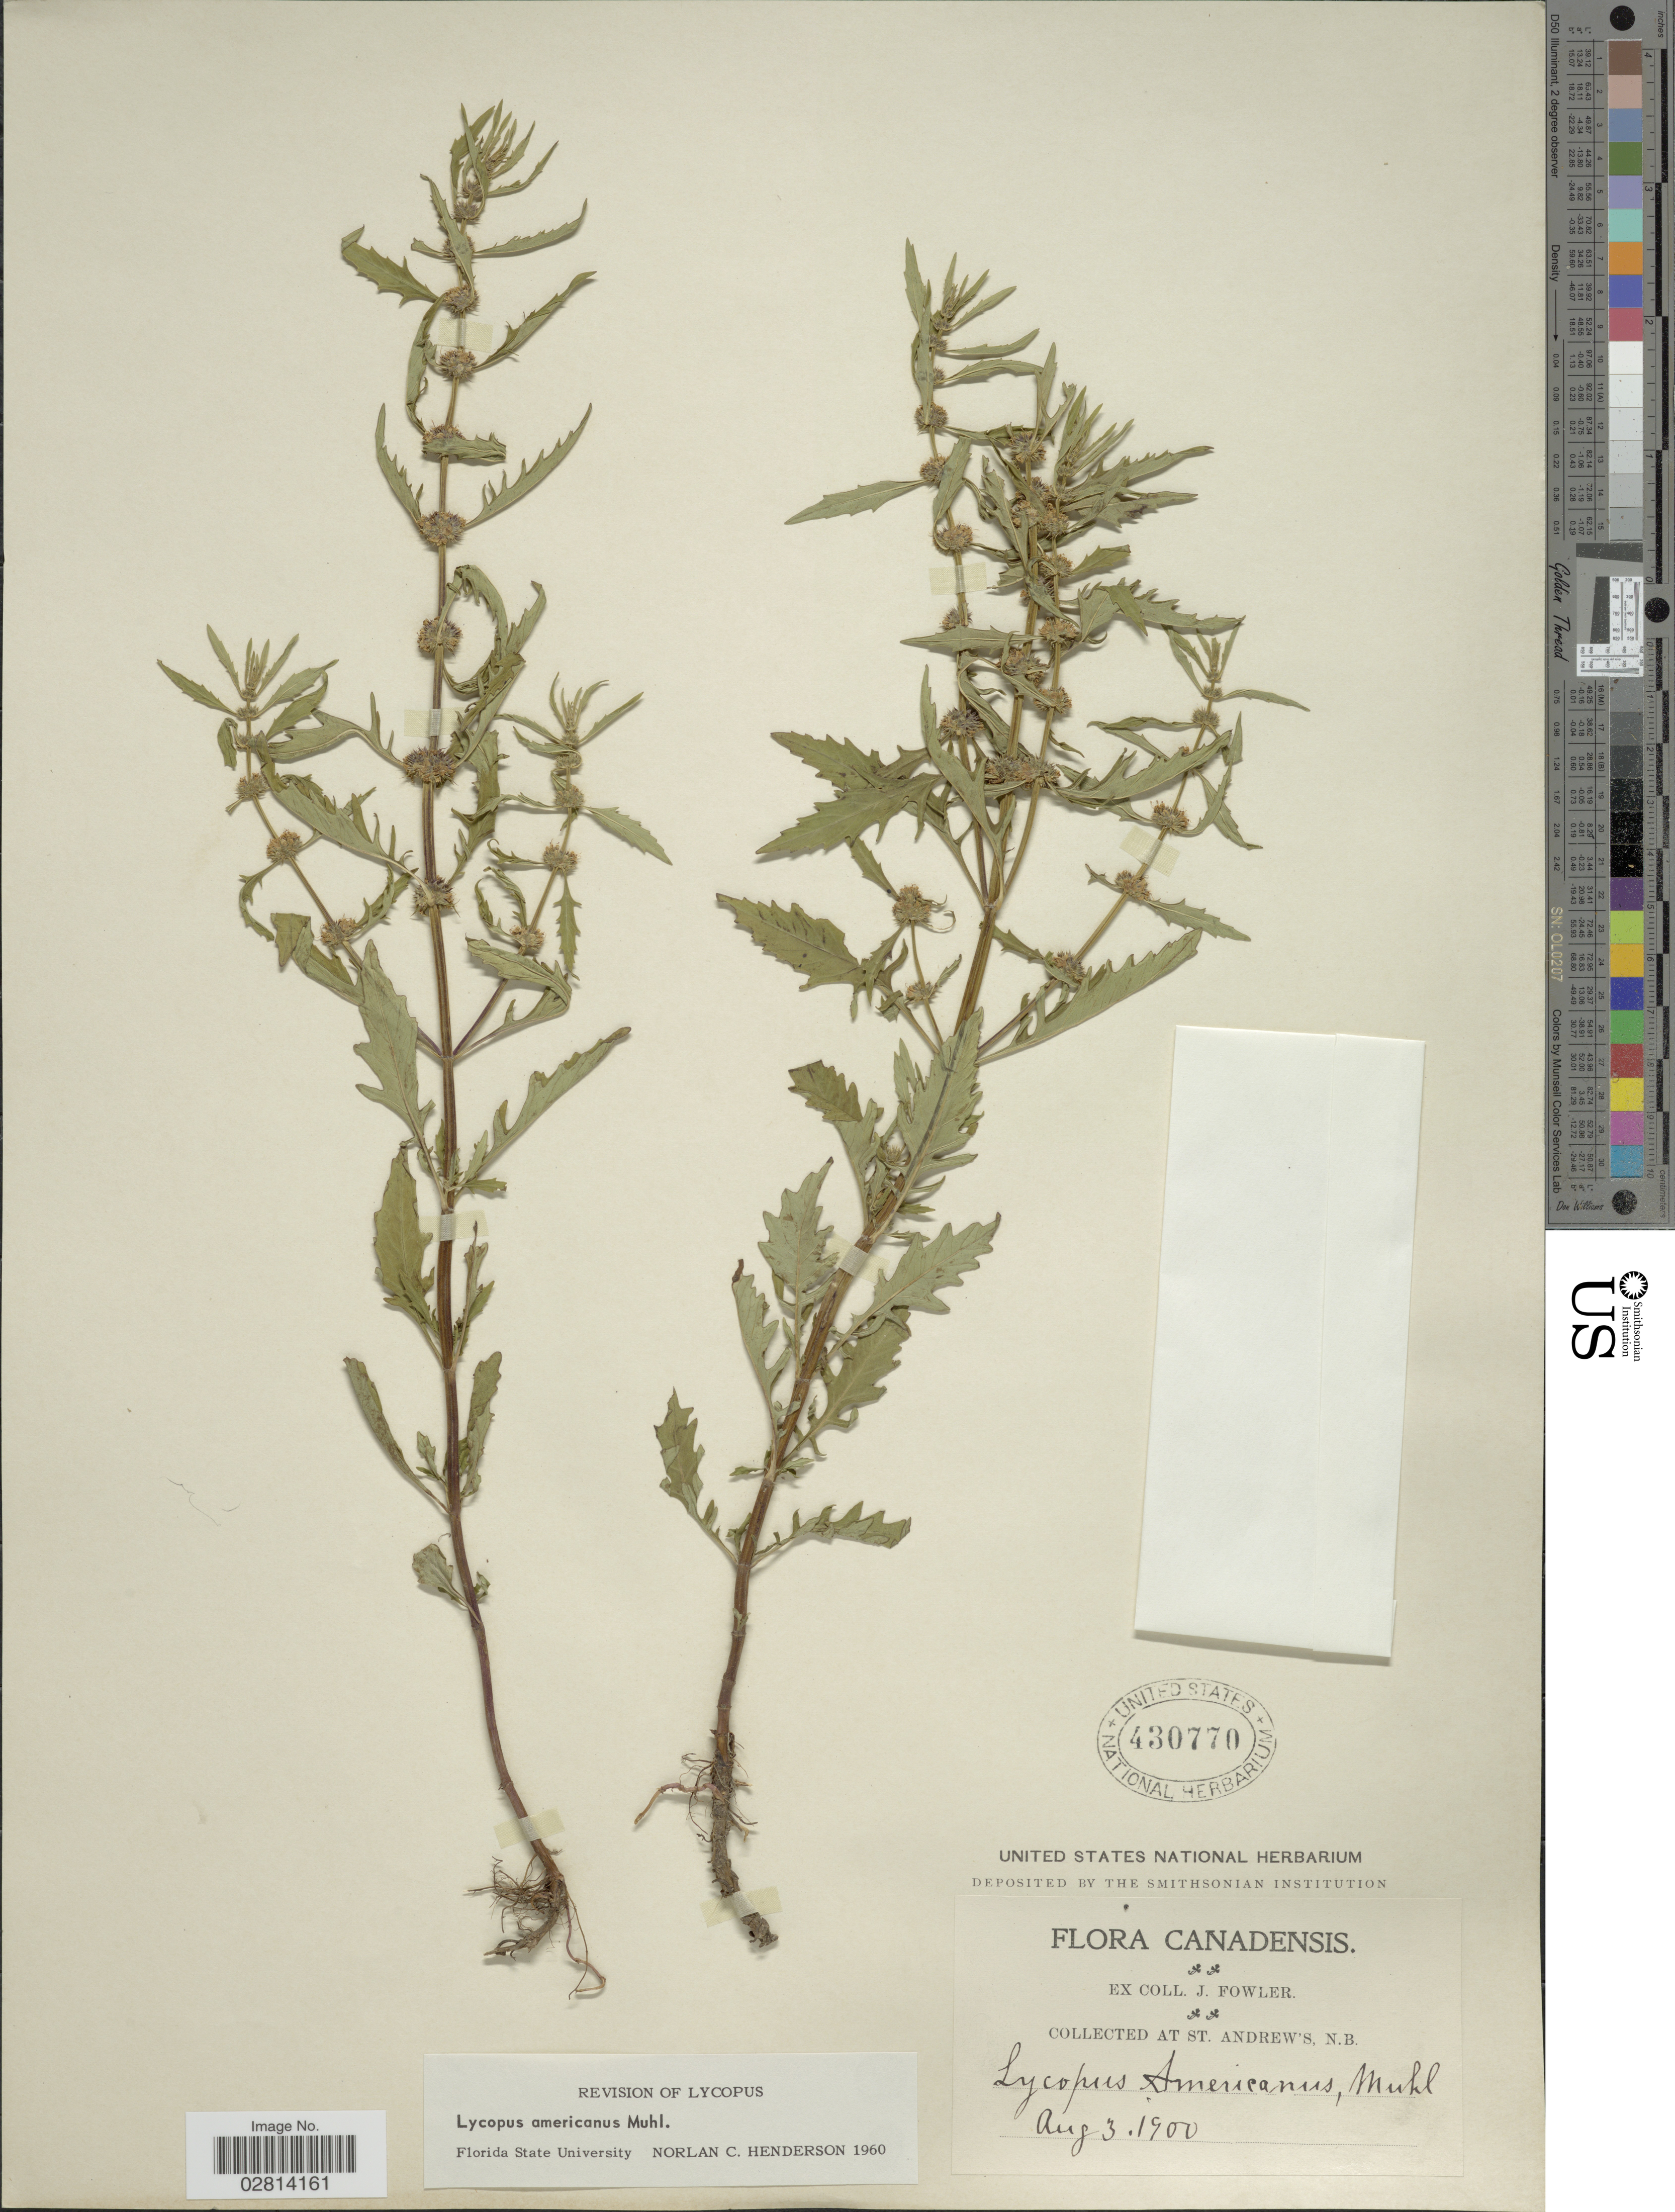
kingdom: Plantae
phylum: Tracheophyta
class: Magnoliopsida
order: Lamiales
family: Lamiaceae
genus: Lycopus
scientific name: Lycopus americanus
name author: Muhl. ex W.P.C. Barton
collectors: J. P. Fowler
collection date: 1900-08-03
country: Canada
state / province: New Brunswick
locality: At St. Andrew's, N.B.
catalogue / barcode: US 430770